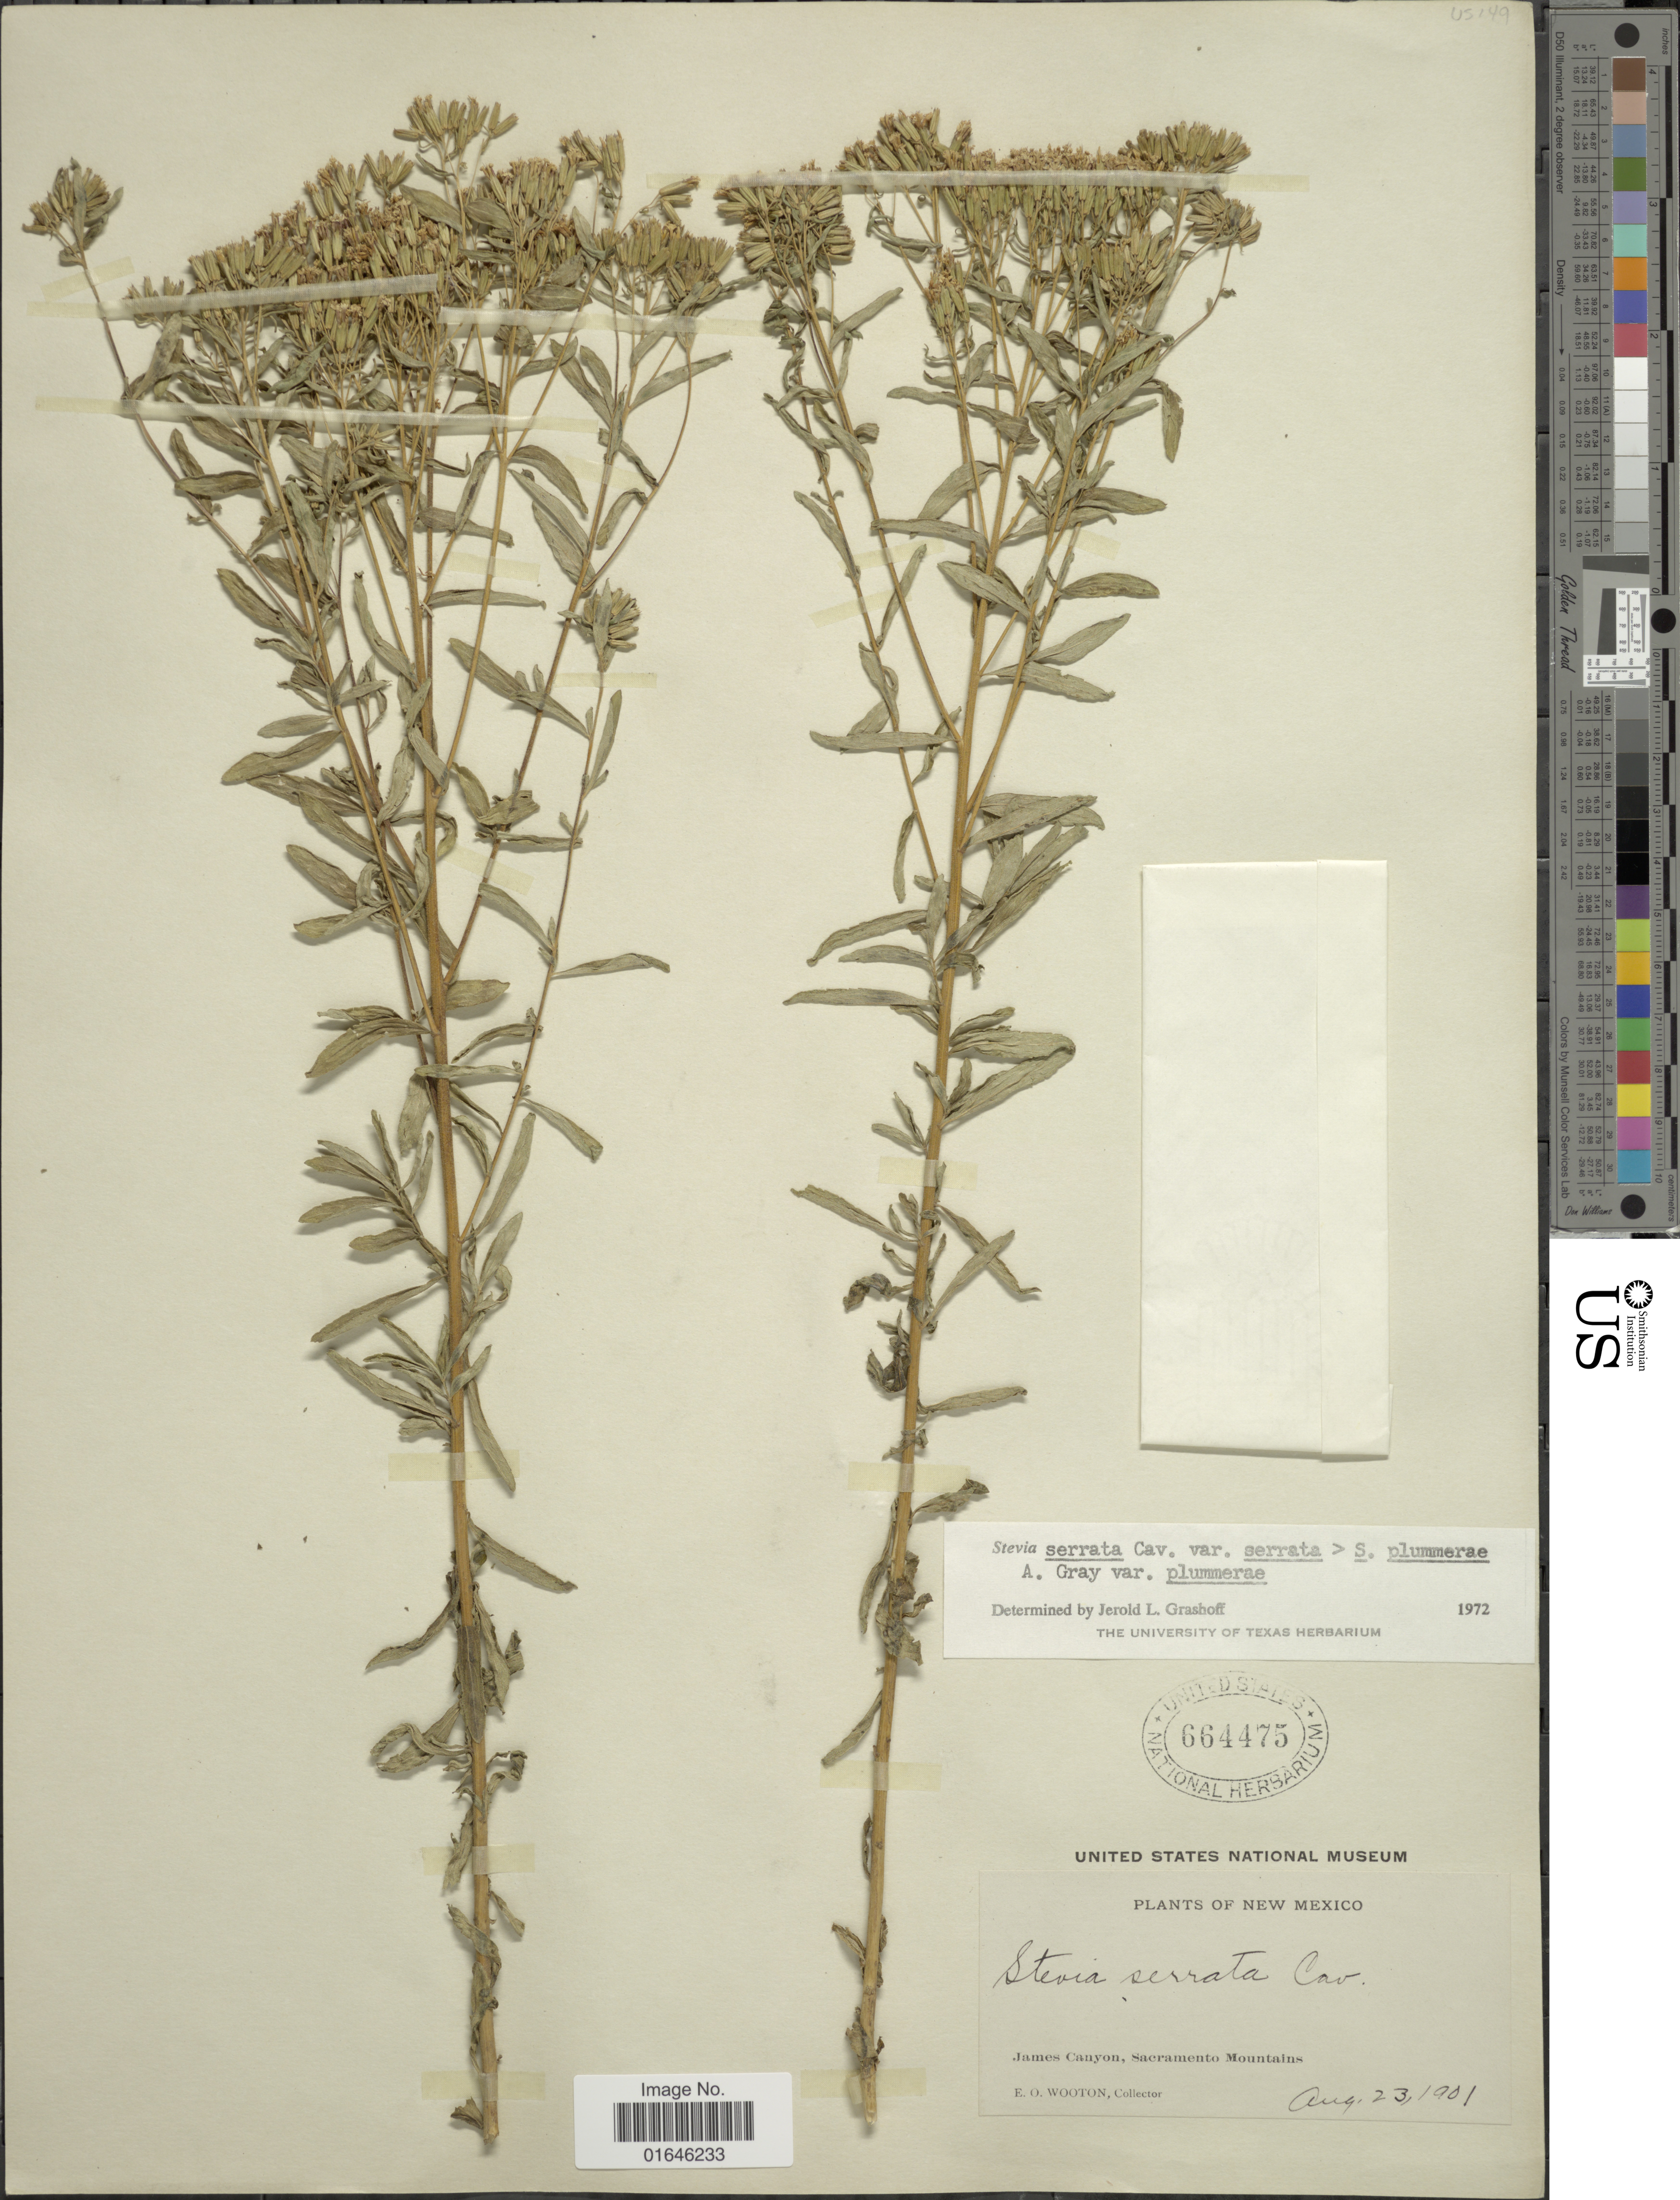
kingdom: Plantae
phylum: Tracheophyta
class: Magnoliopsida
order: Asterales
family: Asteraceae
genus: Stevia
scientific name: Stevia serrata x S. plummerae A. Gray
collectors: E. O. Wooton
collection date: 1901-08-23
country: United States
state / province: New Mexico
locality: James Canyon, Sacramento Mountains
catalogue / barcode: US 664475